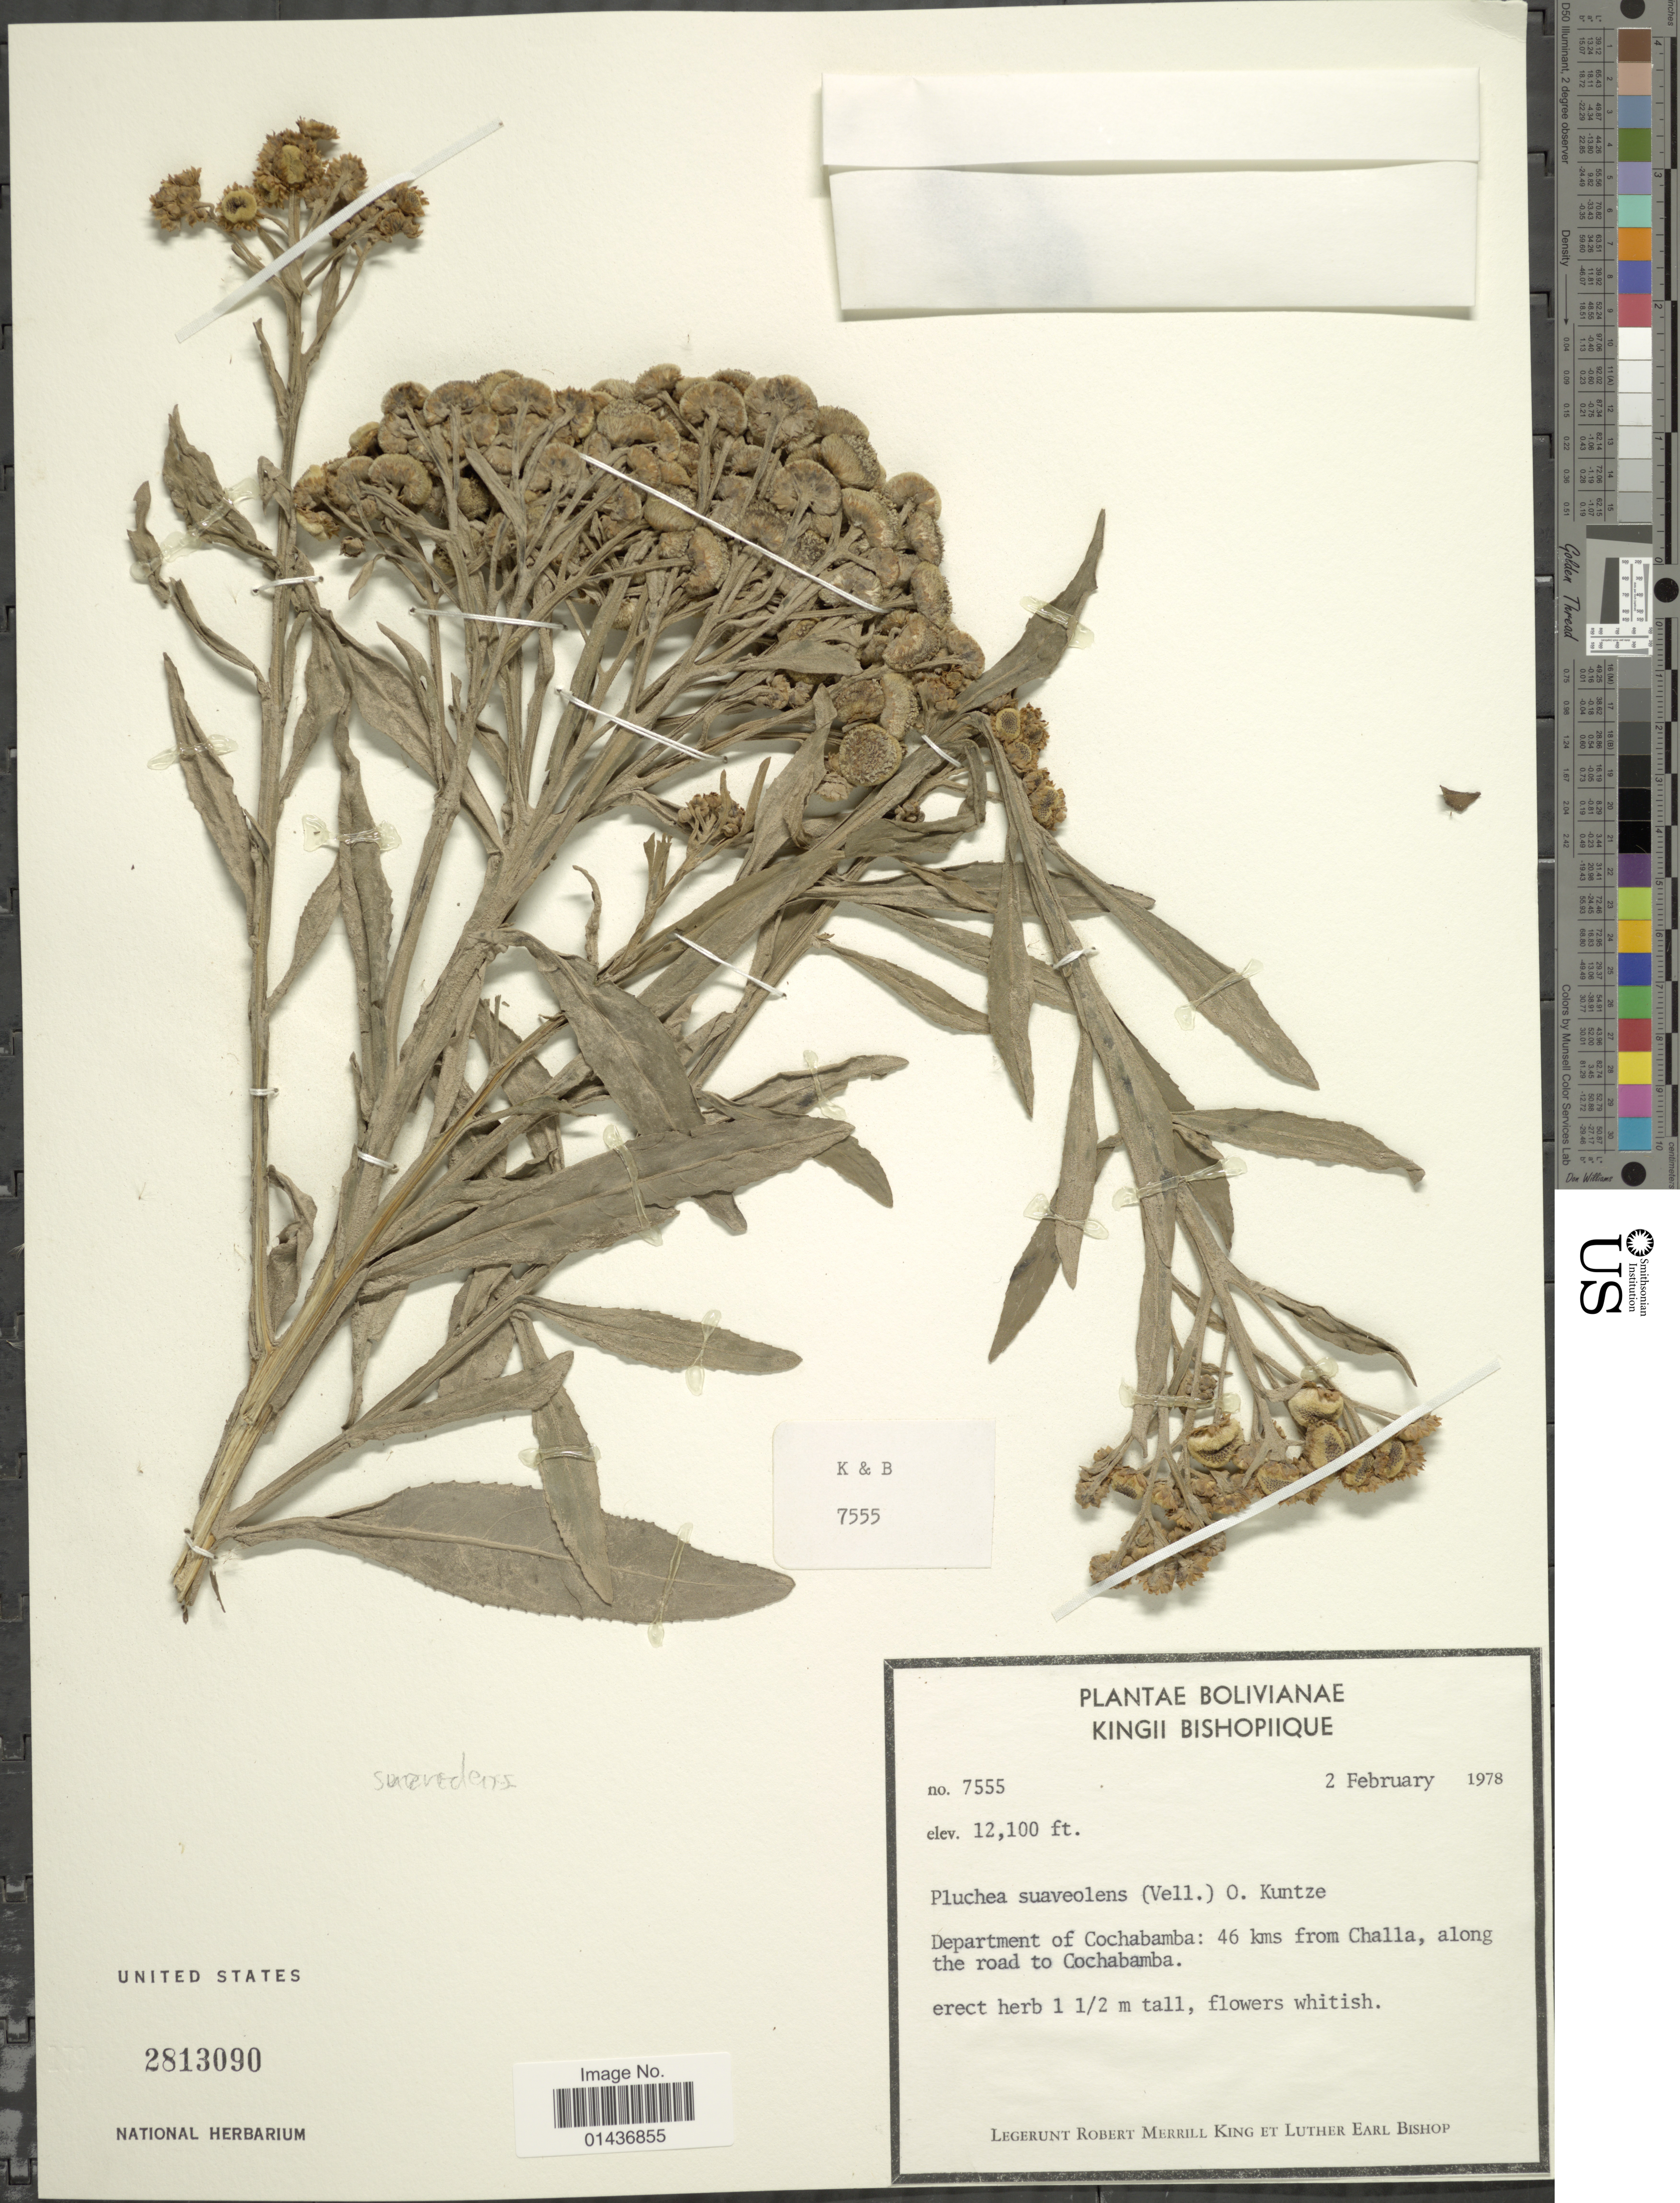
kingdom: Plantae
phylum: Tracheophyta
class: Magnoliopsida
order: Asterales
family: Asteraceae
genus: Pluchea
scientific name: Pluchea suaveolens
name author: (Vell.) Kuntze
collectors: R. M. King & L. E. Bishop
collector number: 7555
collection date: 1978-02-02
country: Bolivia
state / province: Cochabamba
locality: Department of Cochabamba: 46 kms from Challa, along the road to Cochabamba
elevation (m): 3688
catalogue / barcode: US 2813090